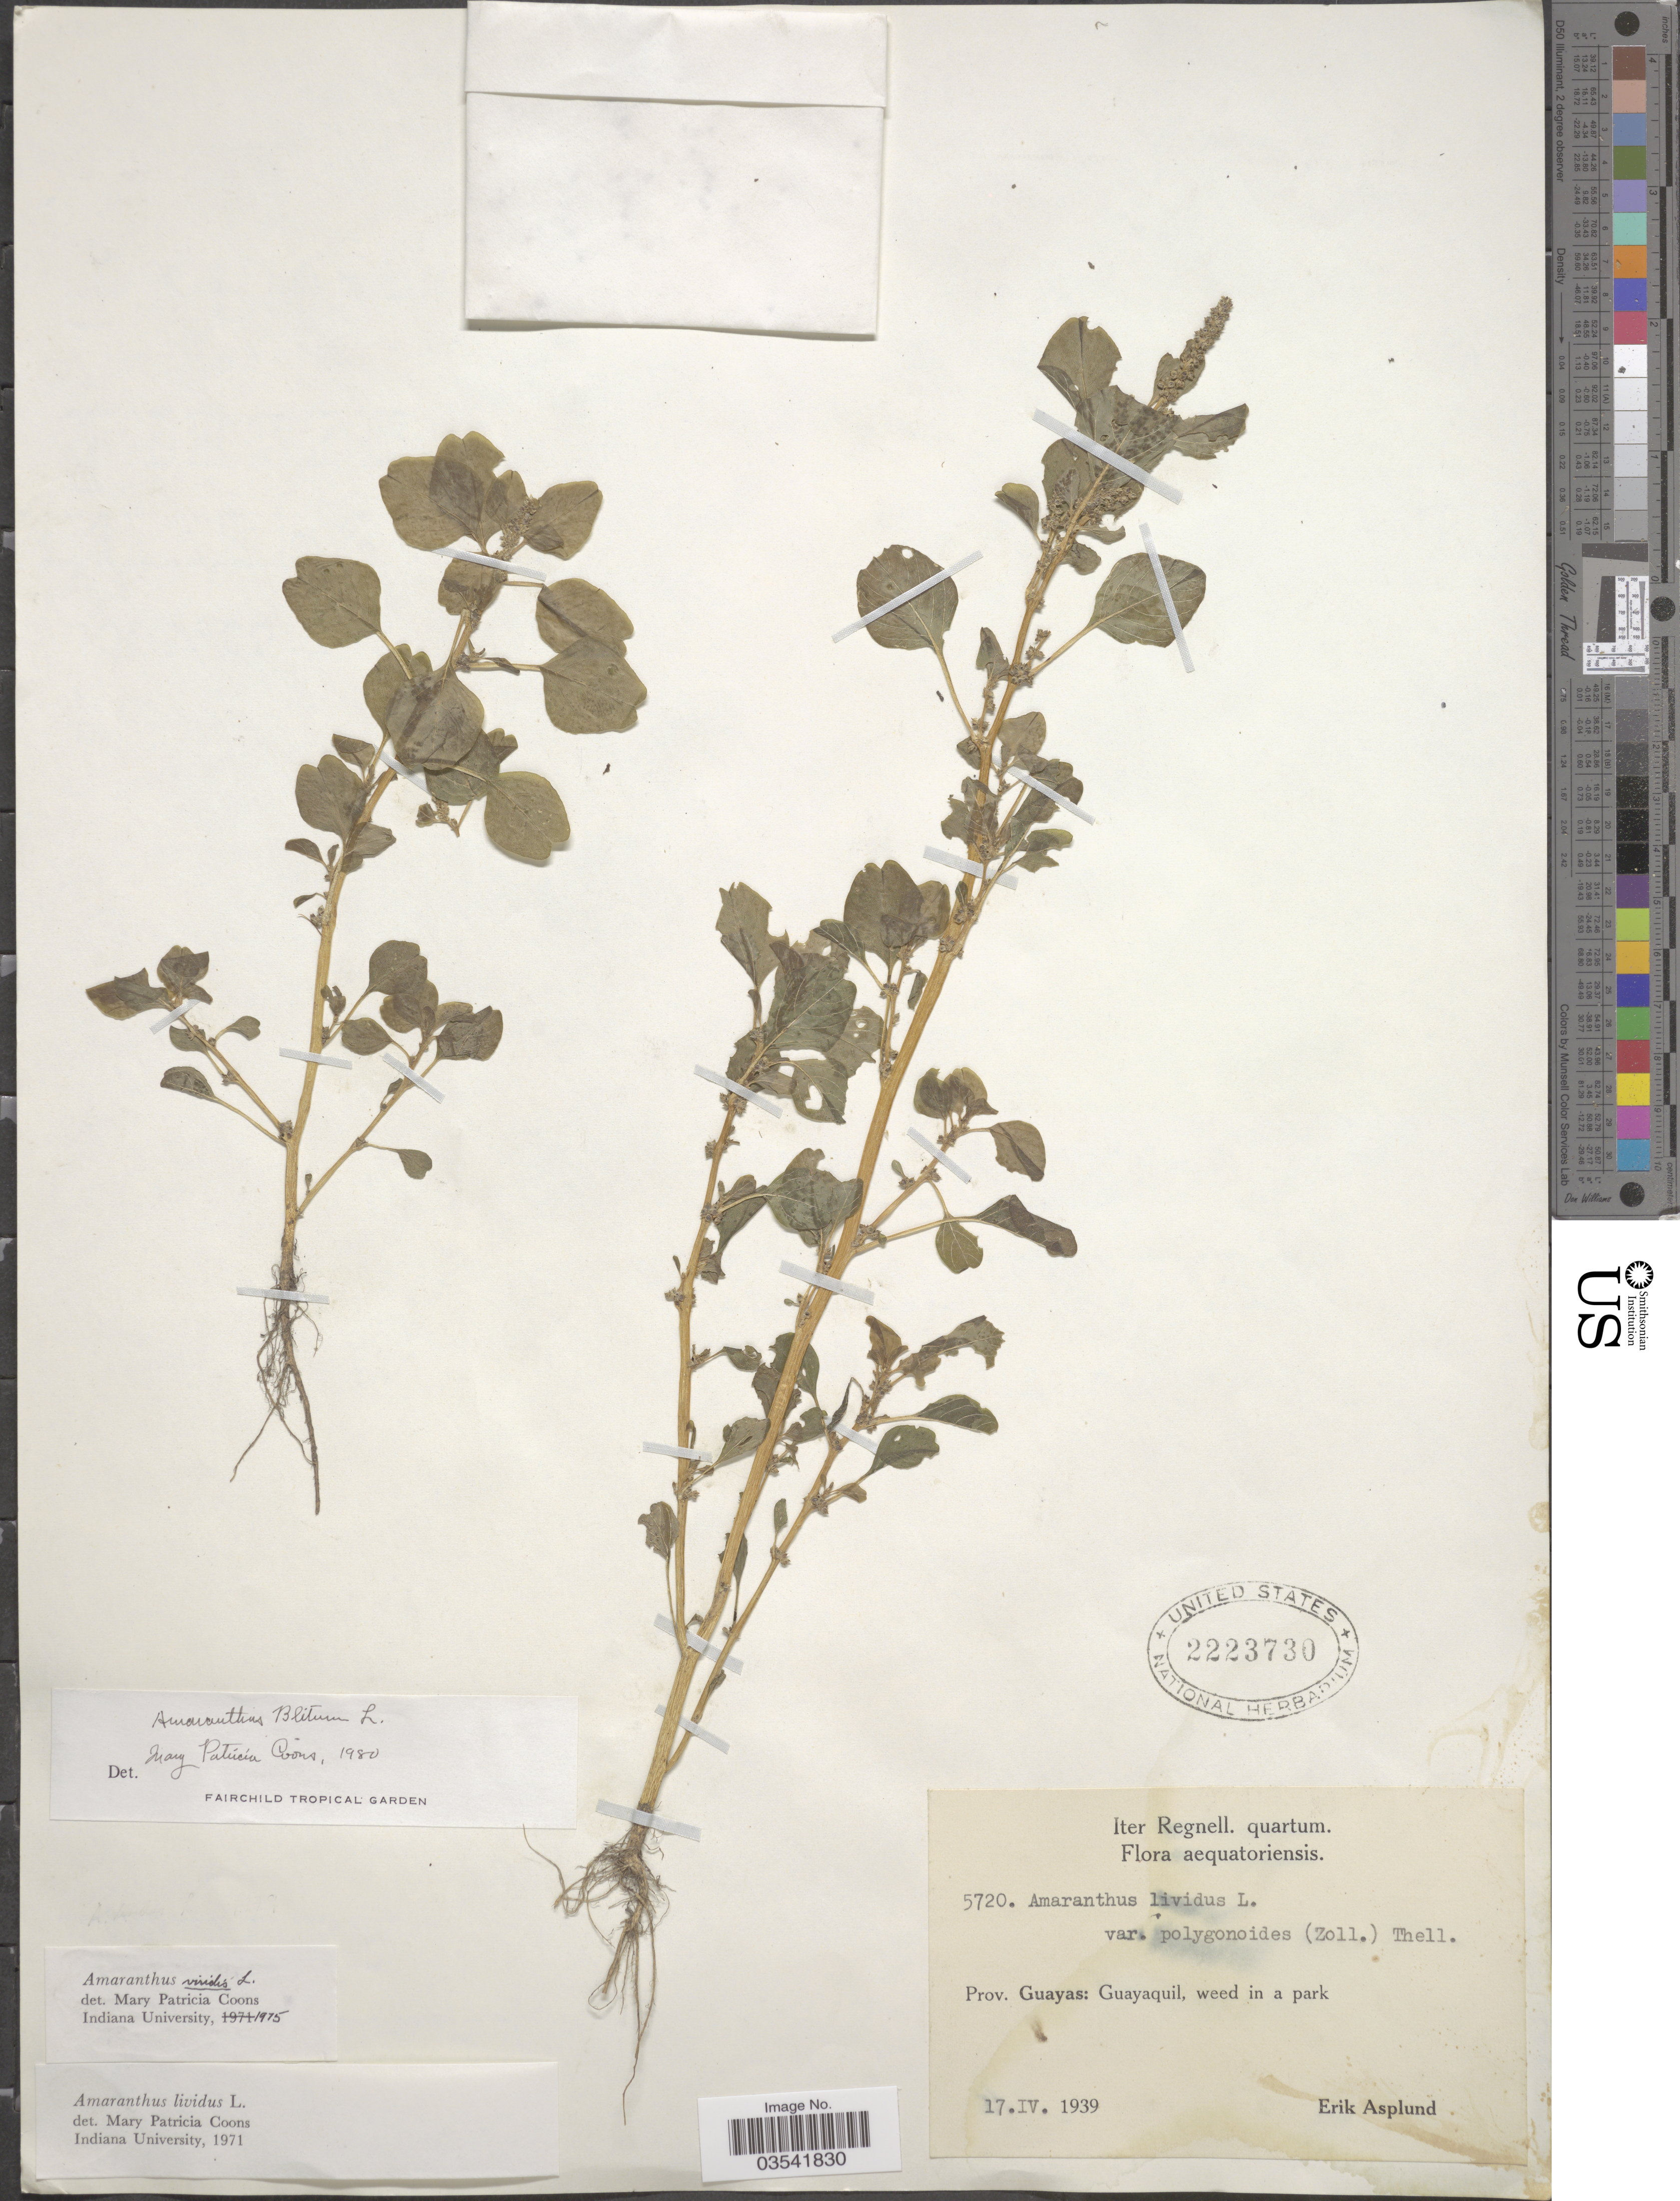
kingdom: Plantae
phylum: Tracheophyta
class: Magnoliopsida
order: Caryophyllales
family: Amaranthaceae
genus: Amaranthus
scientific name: Amaranthus blitum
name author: L.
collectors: E. Asplund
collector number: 5720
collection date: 1939-04-17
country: Ecuador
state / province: Guayas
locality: Guayaquil.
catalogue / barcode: US 2223730